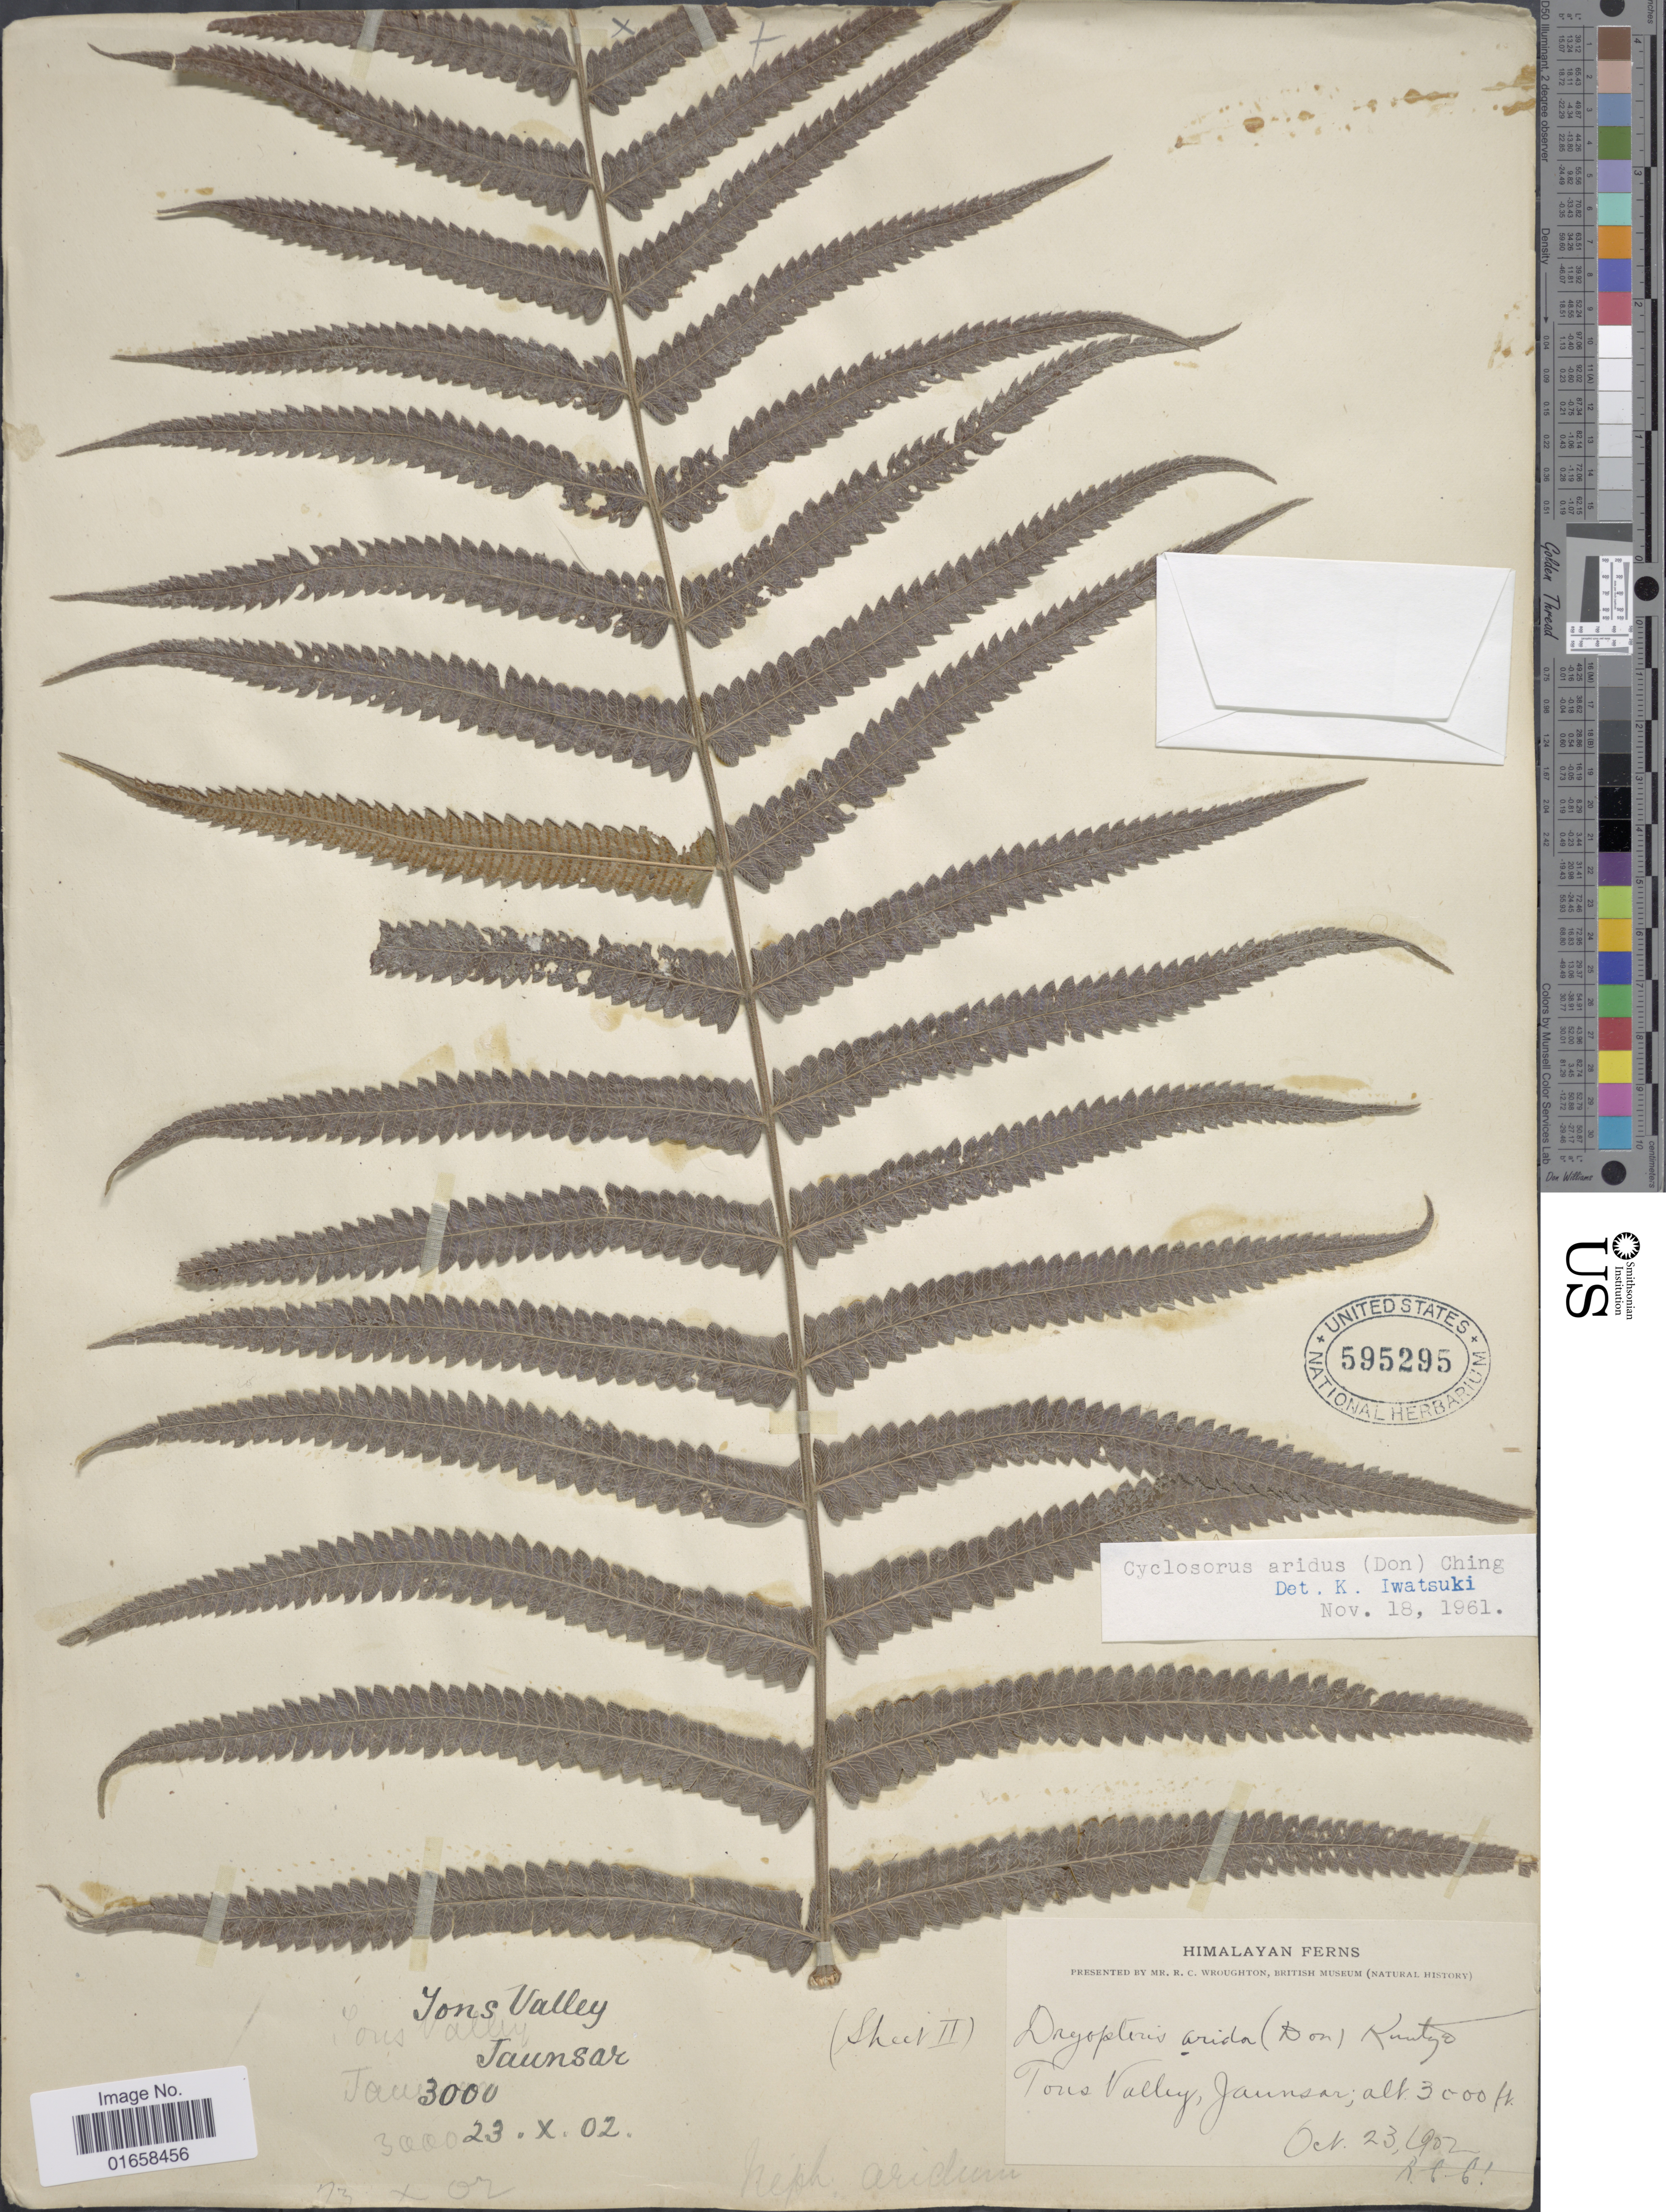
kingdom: Plantae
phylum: Tracheophyta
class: Polypodiopsida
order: Polypodiales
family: Thelypteridaceae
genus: Christella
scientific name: Christella arida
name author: (D. Don) Holttum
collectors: R. Wroughton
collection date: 1902-10-23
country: India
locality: Himalayan Ferns. Tons Valley Jumson.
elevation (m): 914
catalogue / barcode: US 595295